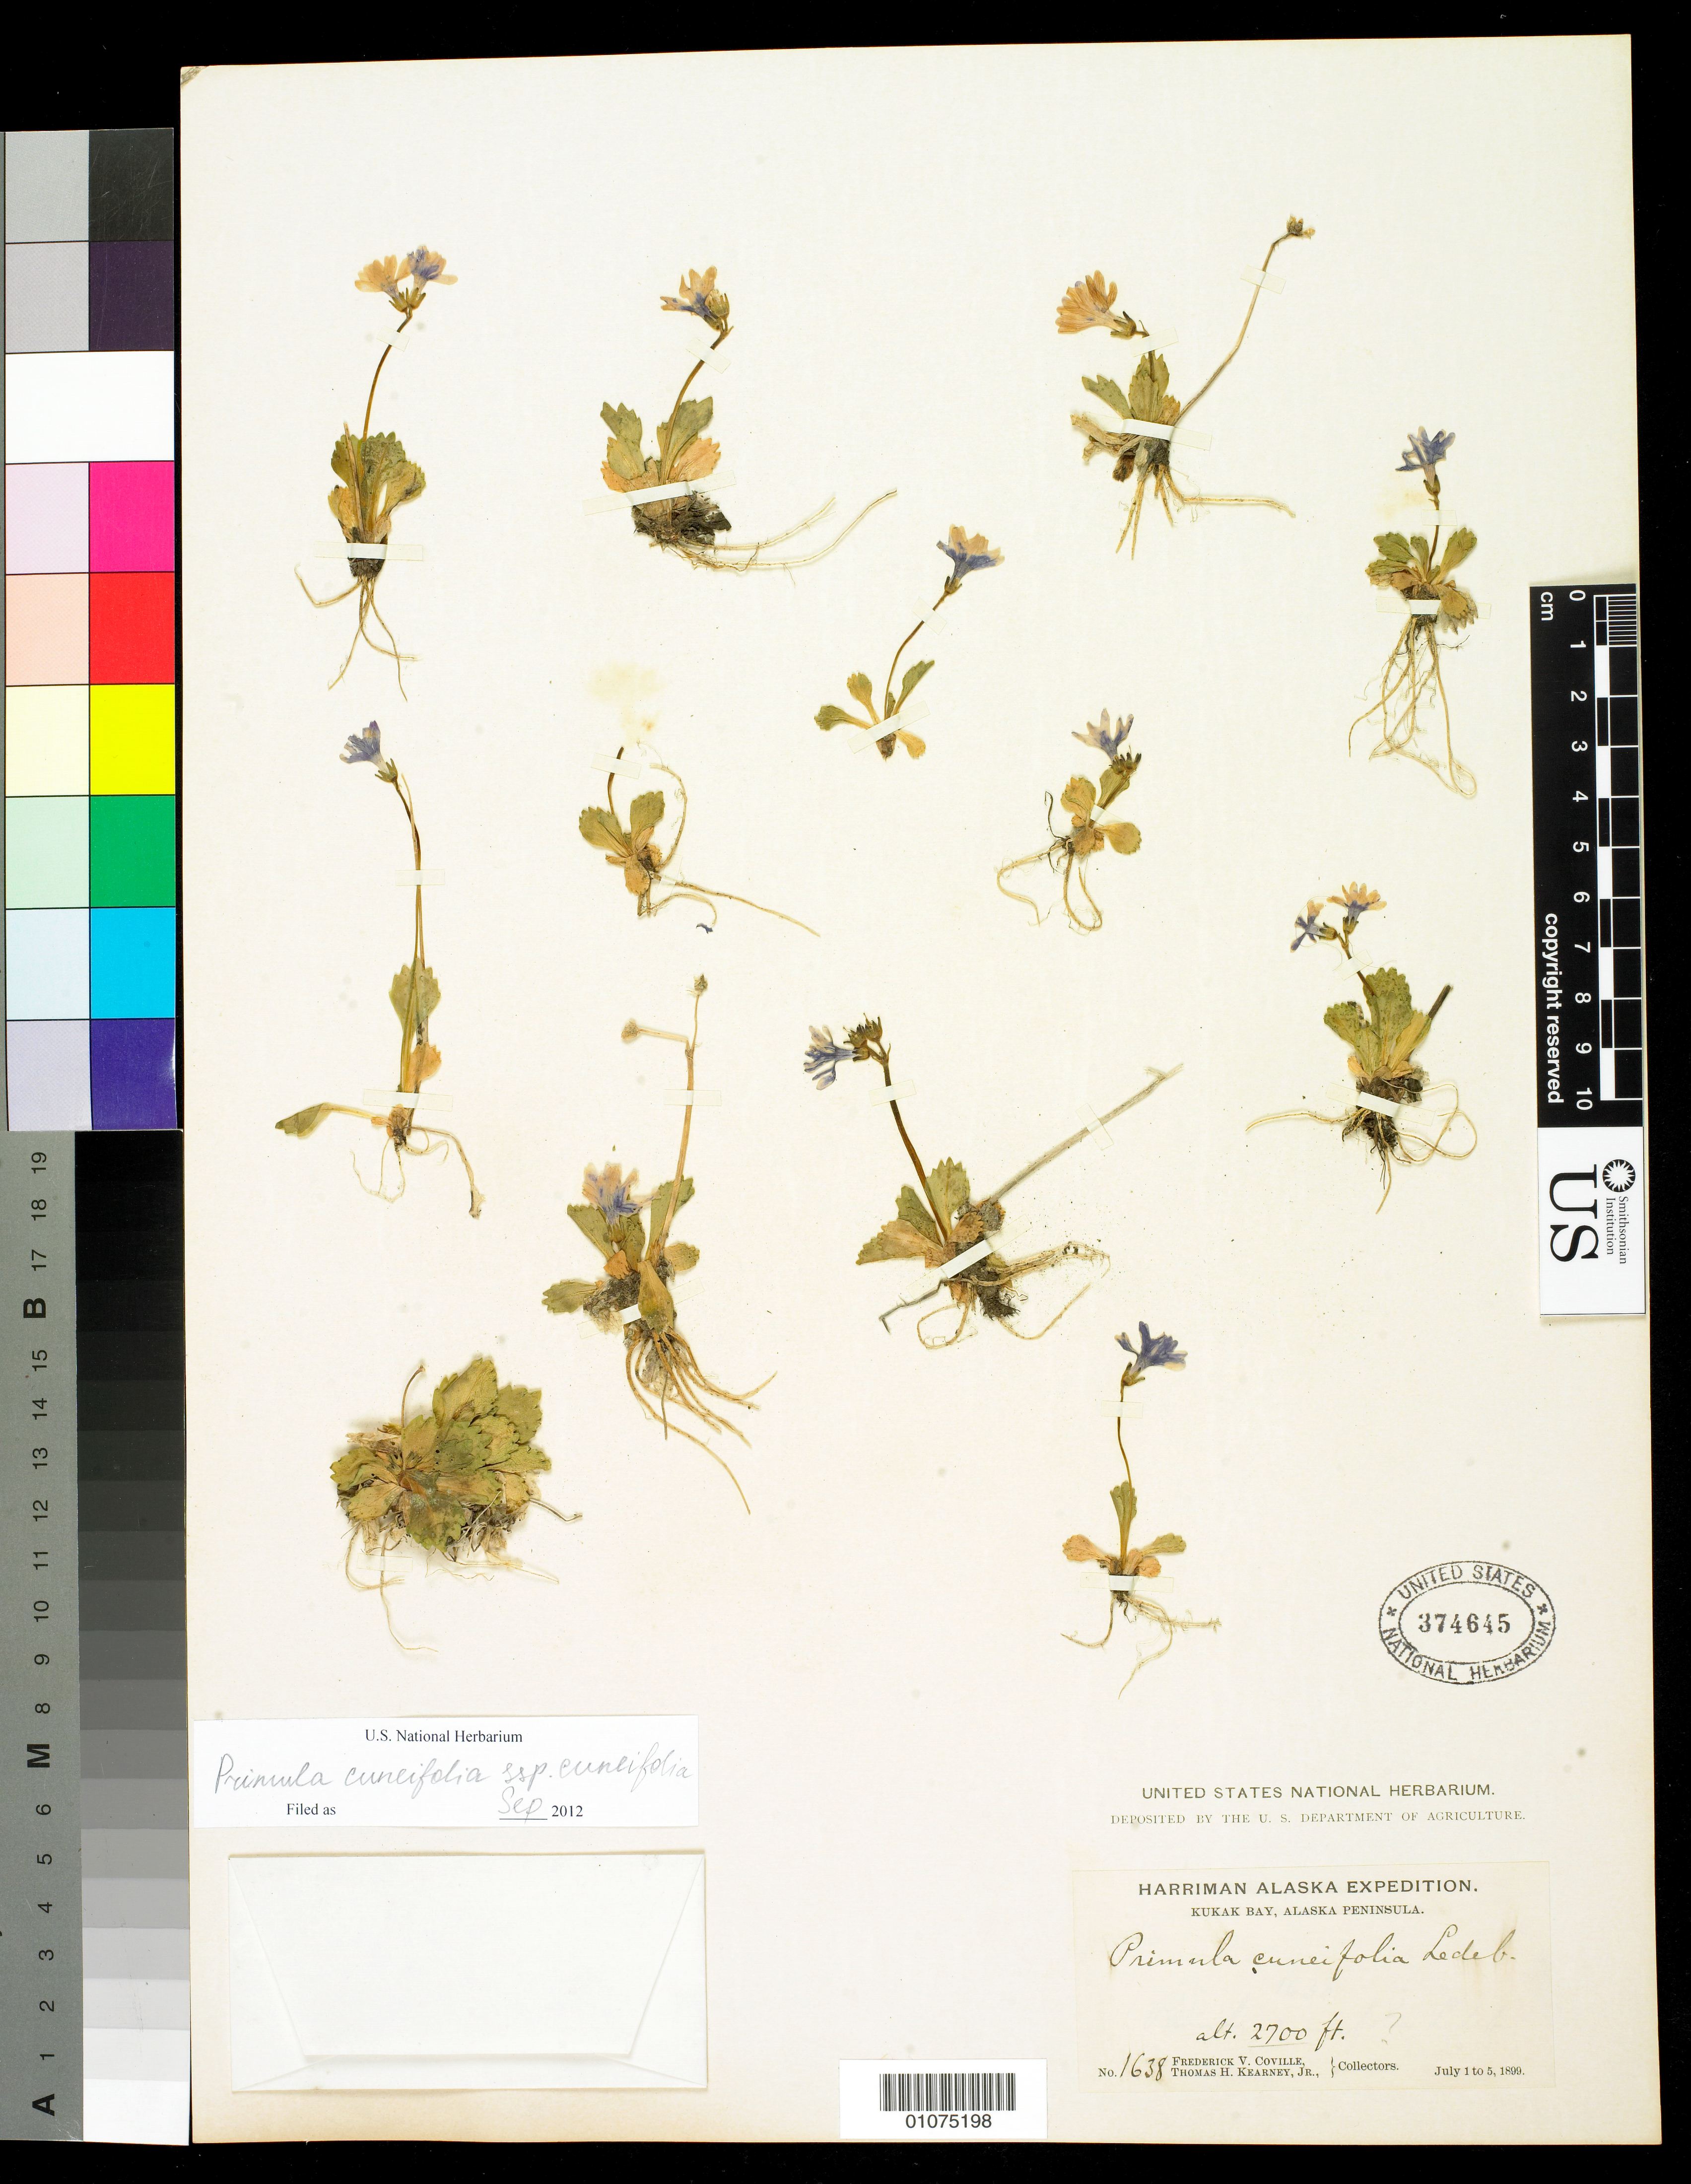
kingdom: Plantae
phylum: Tracheophyta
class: Magnoliopsida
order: Ericales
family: Primulaceae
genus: Primula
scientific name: Primula cuneifolia subsp. cuneifolia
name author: Ledeb.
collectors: F. V. Coville & T. H. Kearney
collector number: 1638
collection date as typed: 1 Jul 1899 to 5 Jul 1899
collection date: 1899-07-01/1899-07-05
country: United States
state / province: Alaska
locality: Kukak Bay, Alaska Peninsula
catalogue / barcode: US 374645